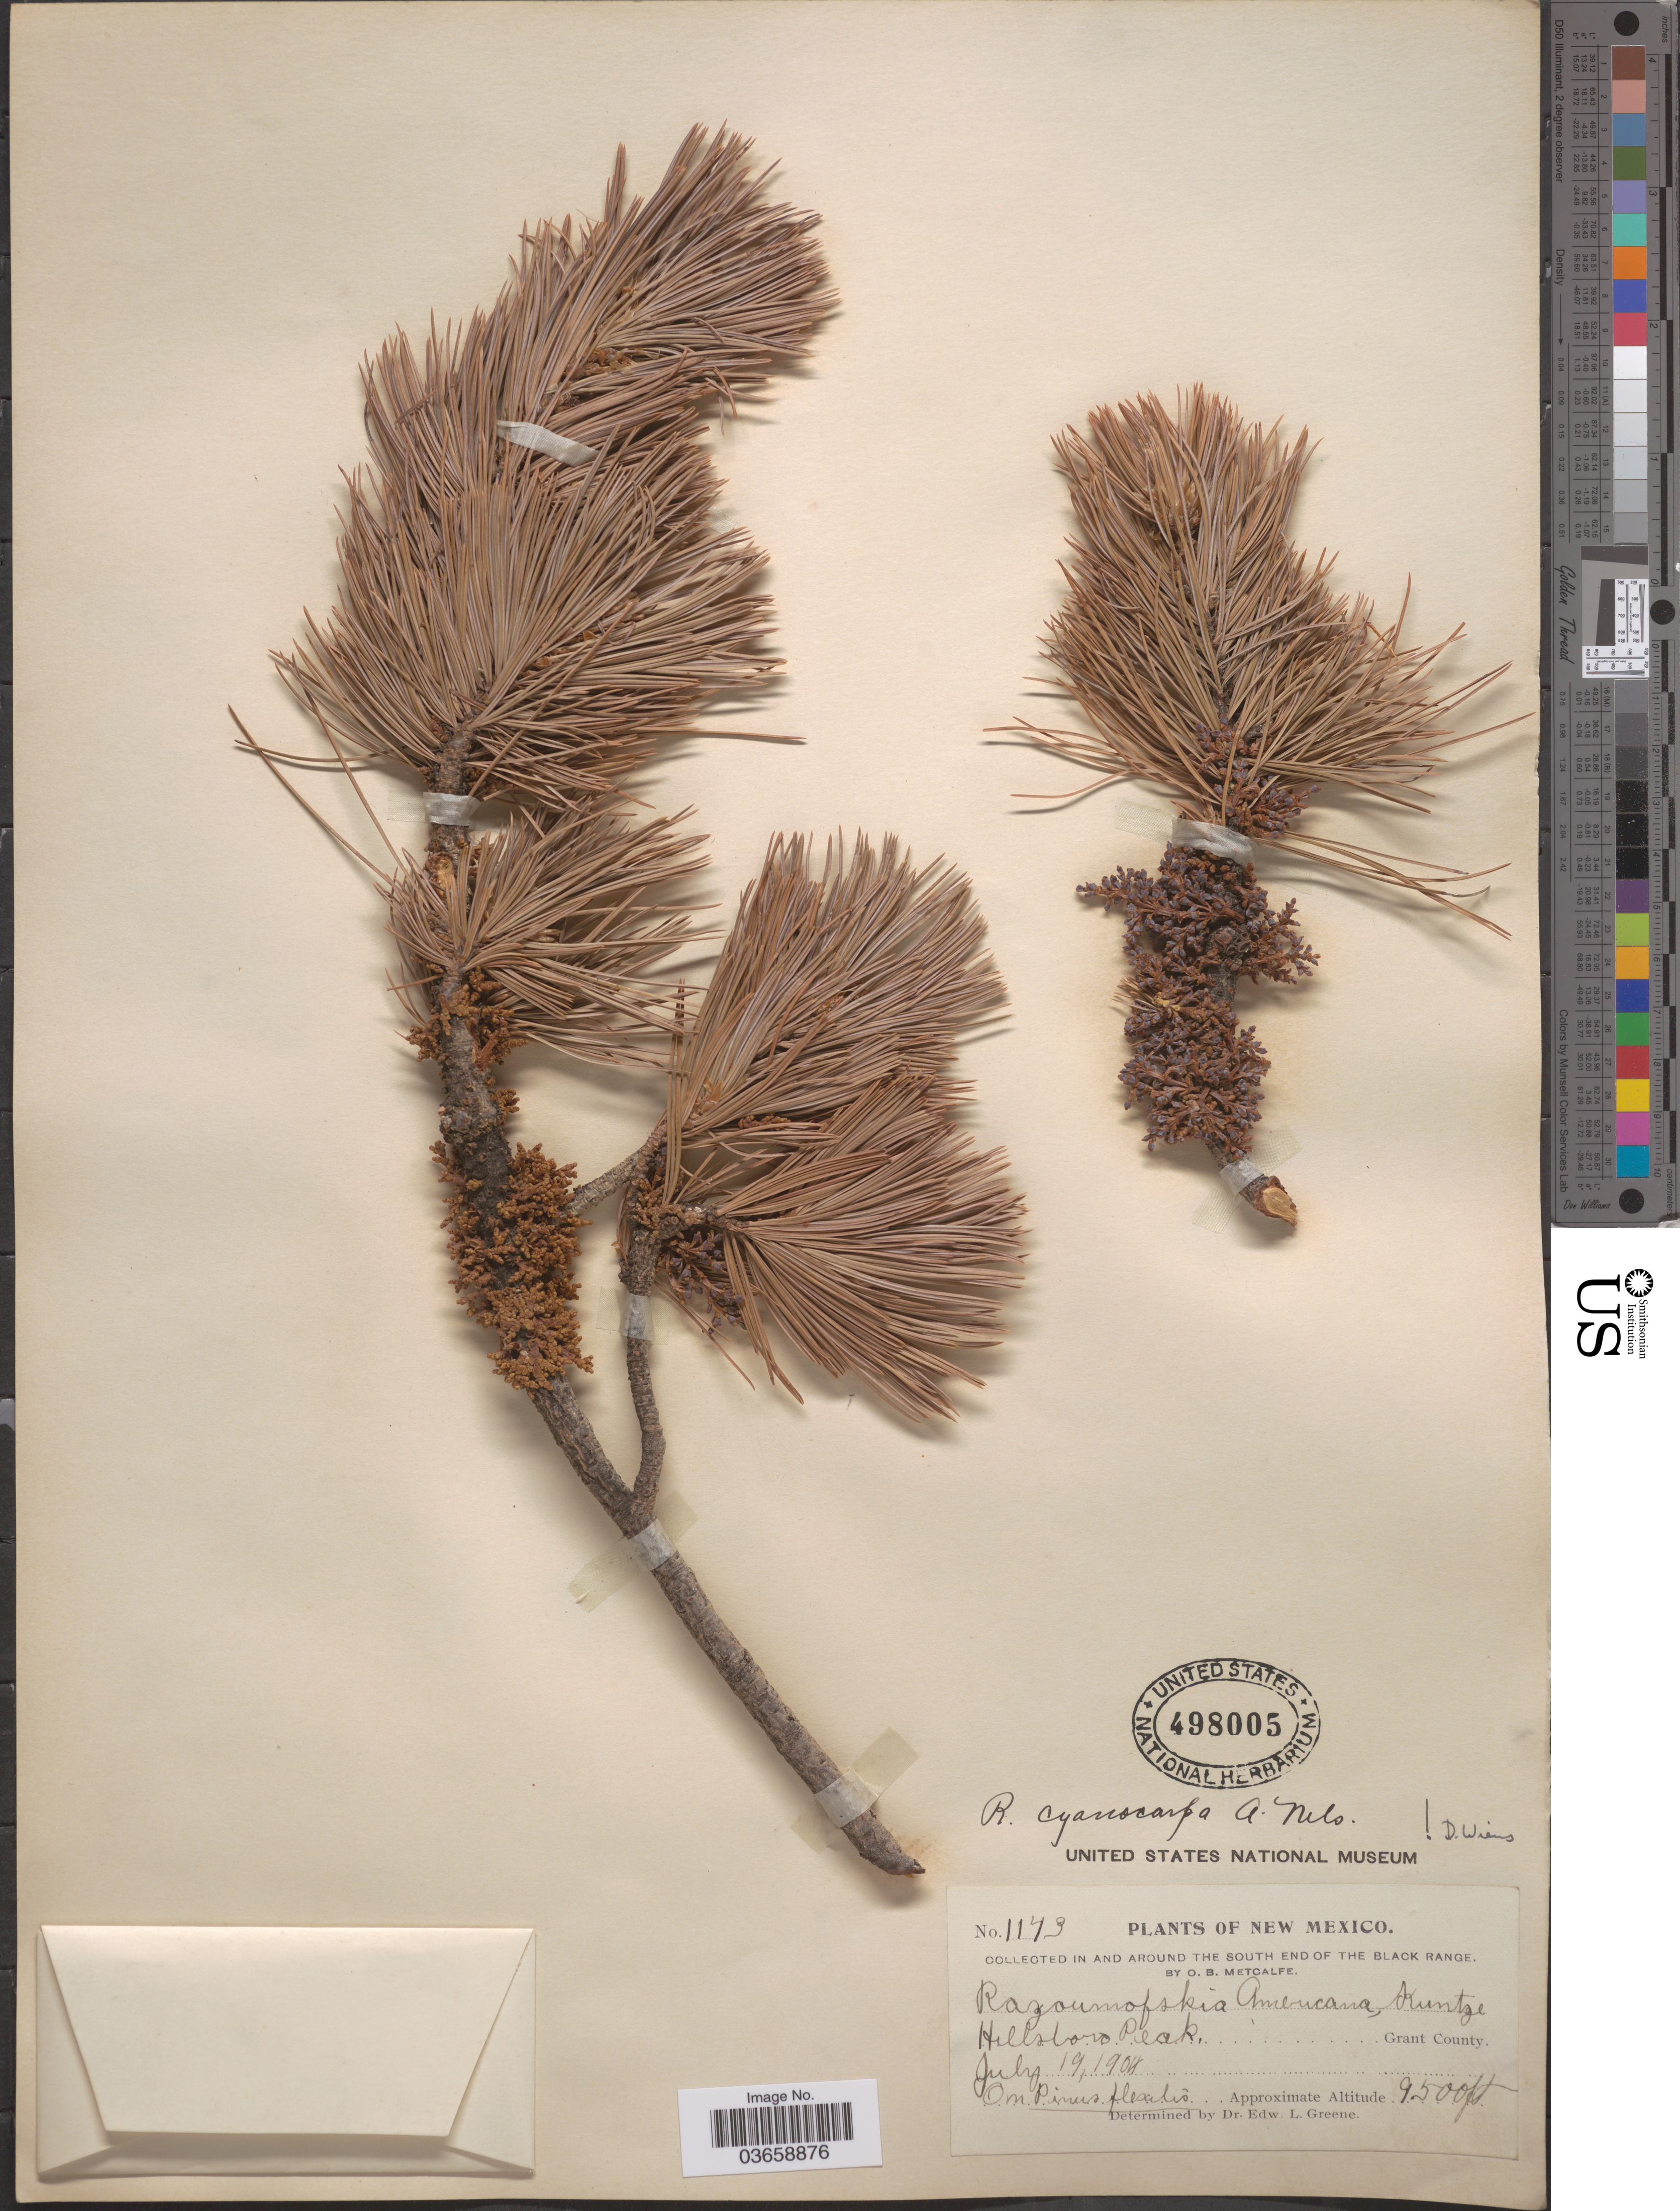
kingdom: Plantae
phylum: Tracheophyta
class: Magnoliopsida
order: Santalales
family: Viscaceae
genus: Arceuthobium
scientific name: Arceuthobium campylopodum f. cyanocarpum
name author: (A. Nelson) L.S. Gill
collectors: O. B. Metcalfe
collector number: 1143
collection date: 1904-07-19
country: United States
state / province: New Mexico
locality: In and around the south end of the Black Range. Hillsboro Peak, Grant County.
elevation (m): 2896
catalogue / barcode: US 498005